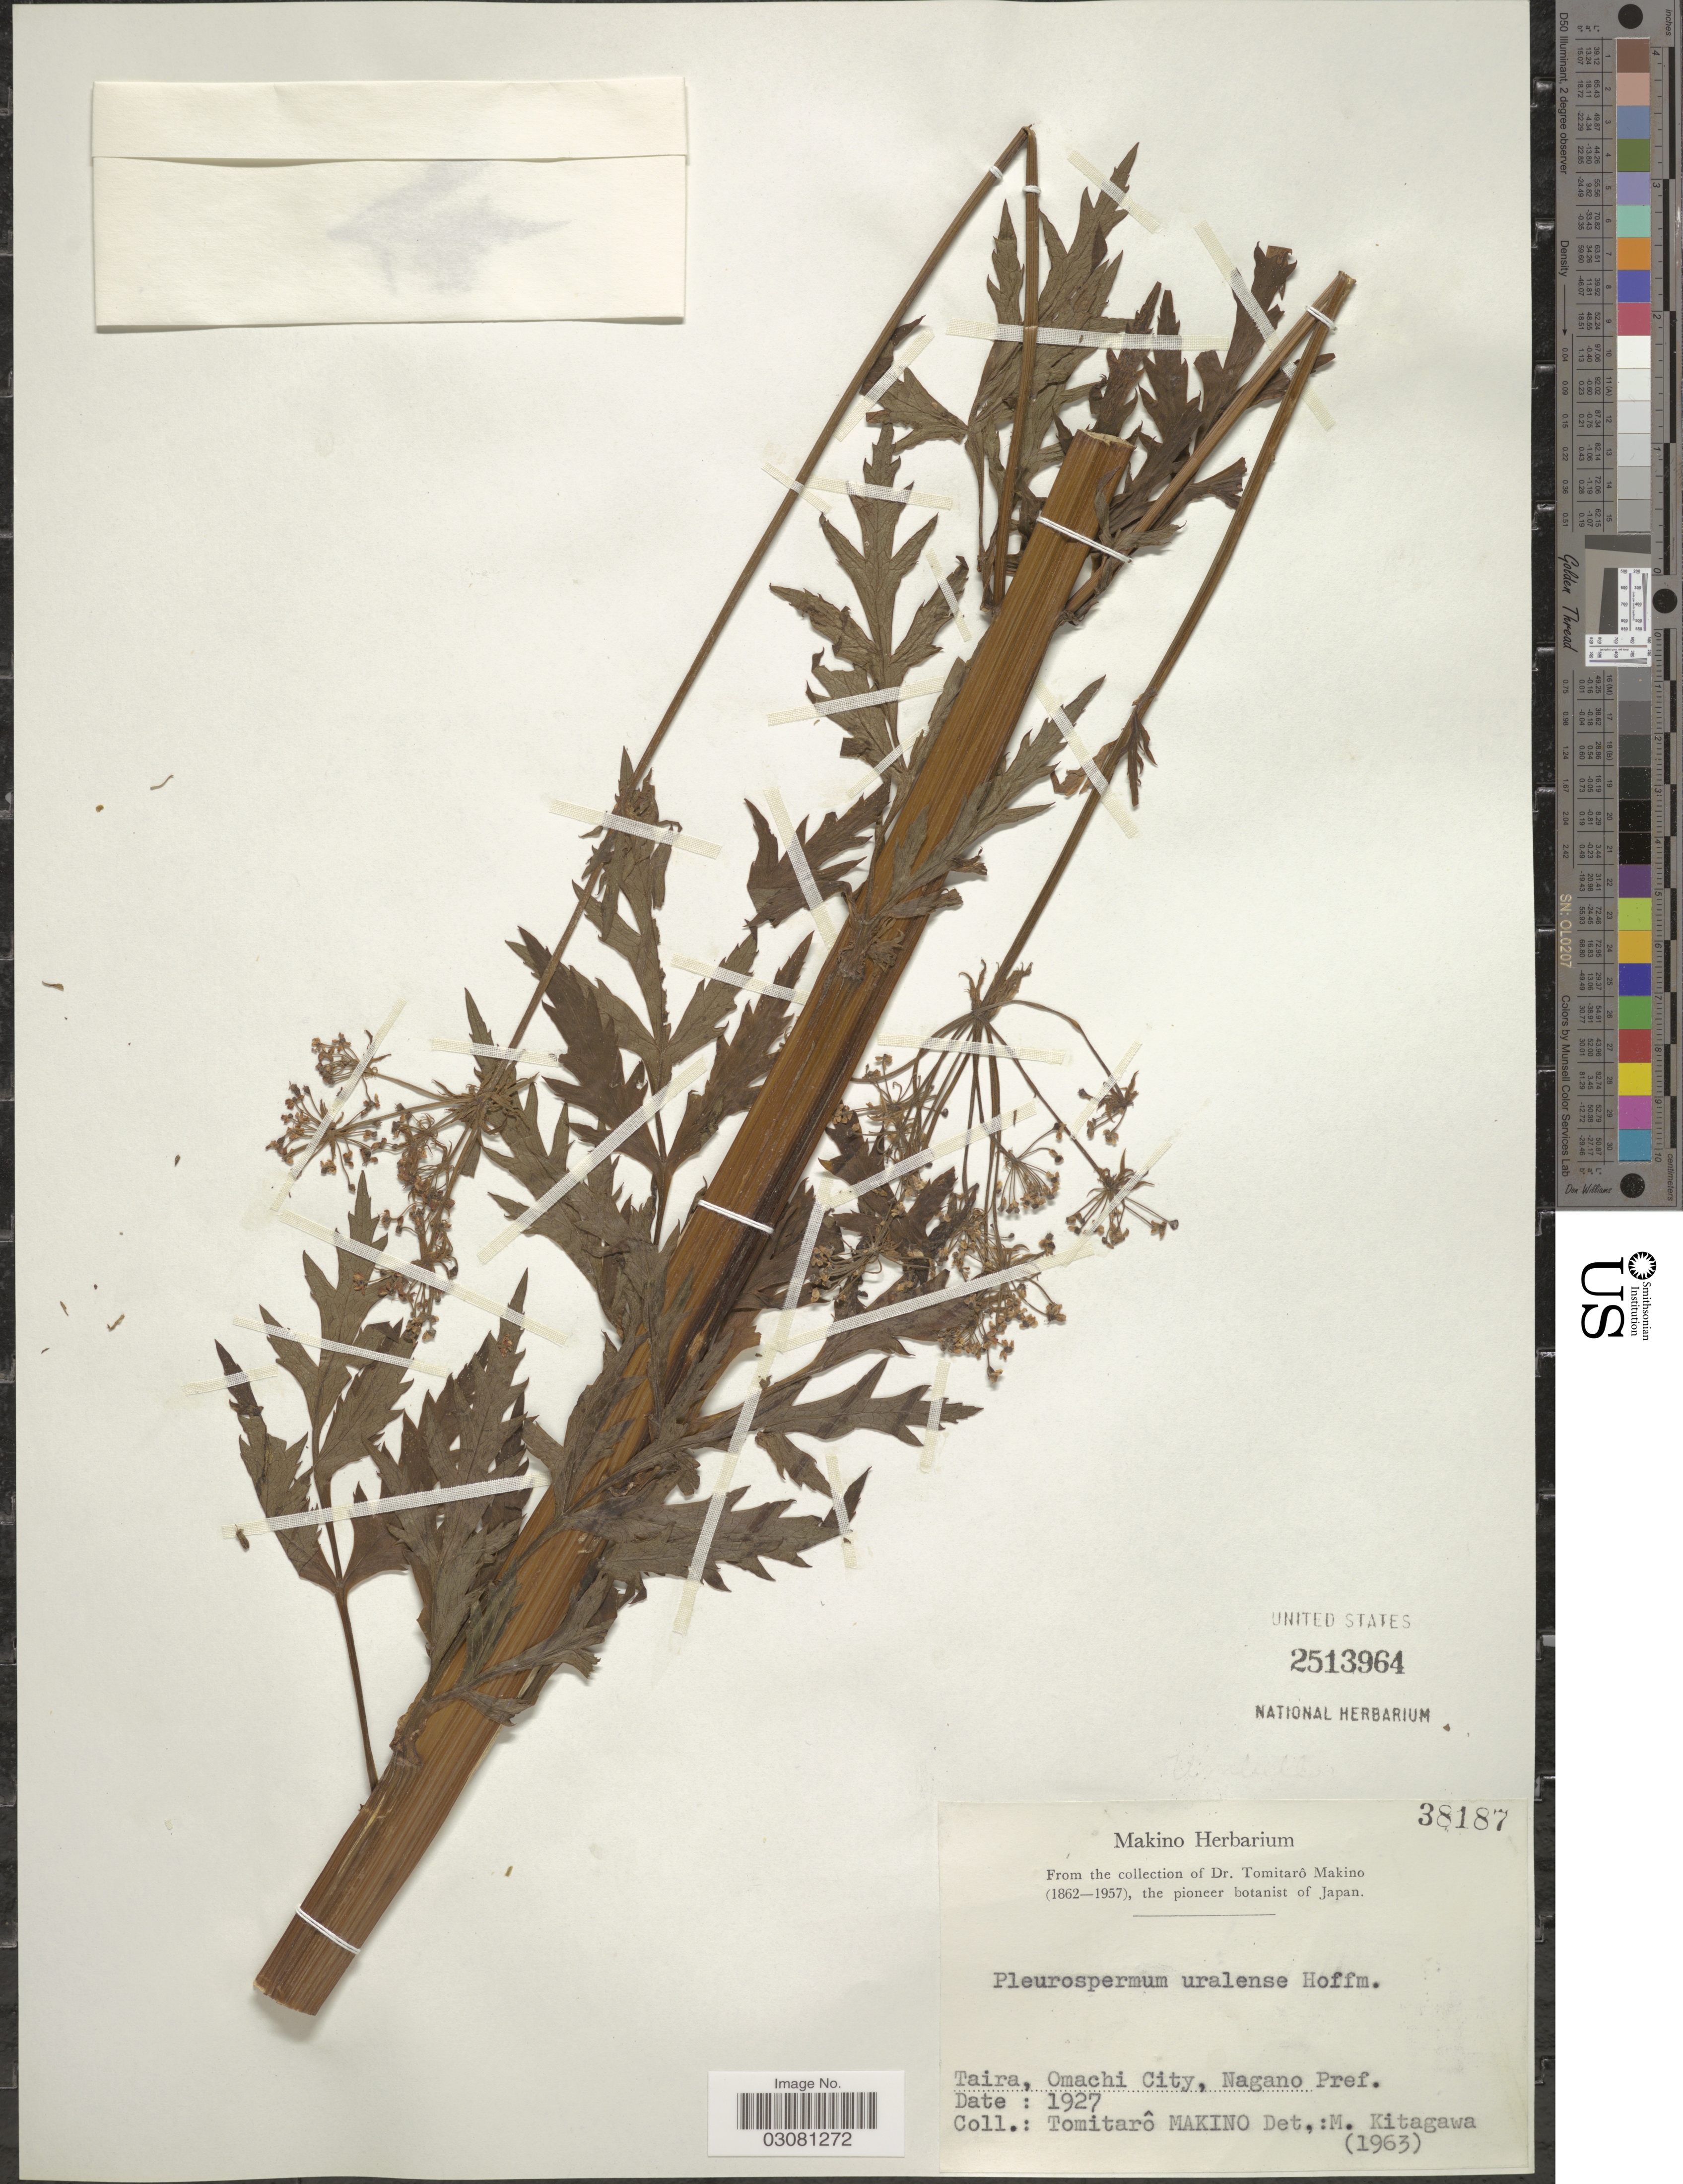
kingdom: Plantae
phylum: Tracheophyta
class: Magnoliopsida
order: Apiales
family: Apiaceae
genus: Pleurospermum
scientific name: Pleurospermum uralense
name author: Hoffm.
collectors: T. Makino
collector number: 38187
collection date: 1927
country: Japan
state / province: Nagano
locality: Taira, Omachi City, Nagano Pref.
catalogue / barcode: US 2513964